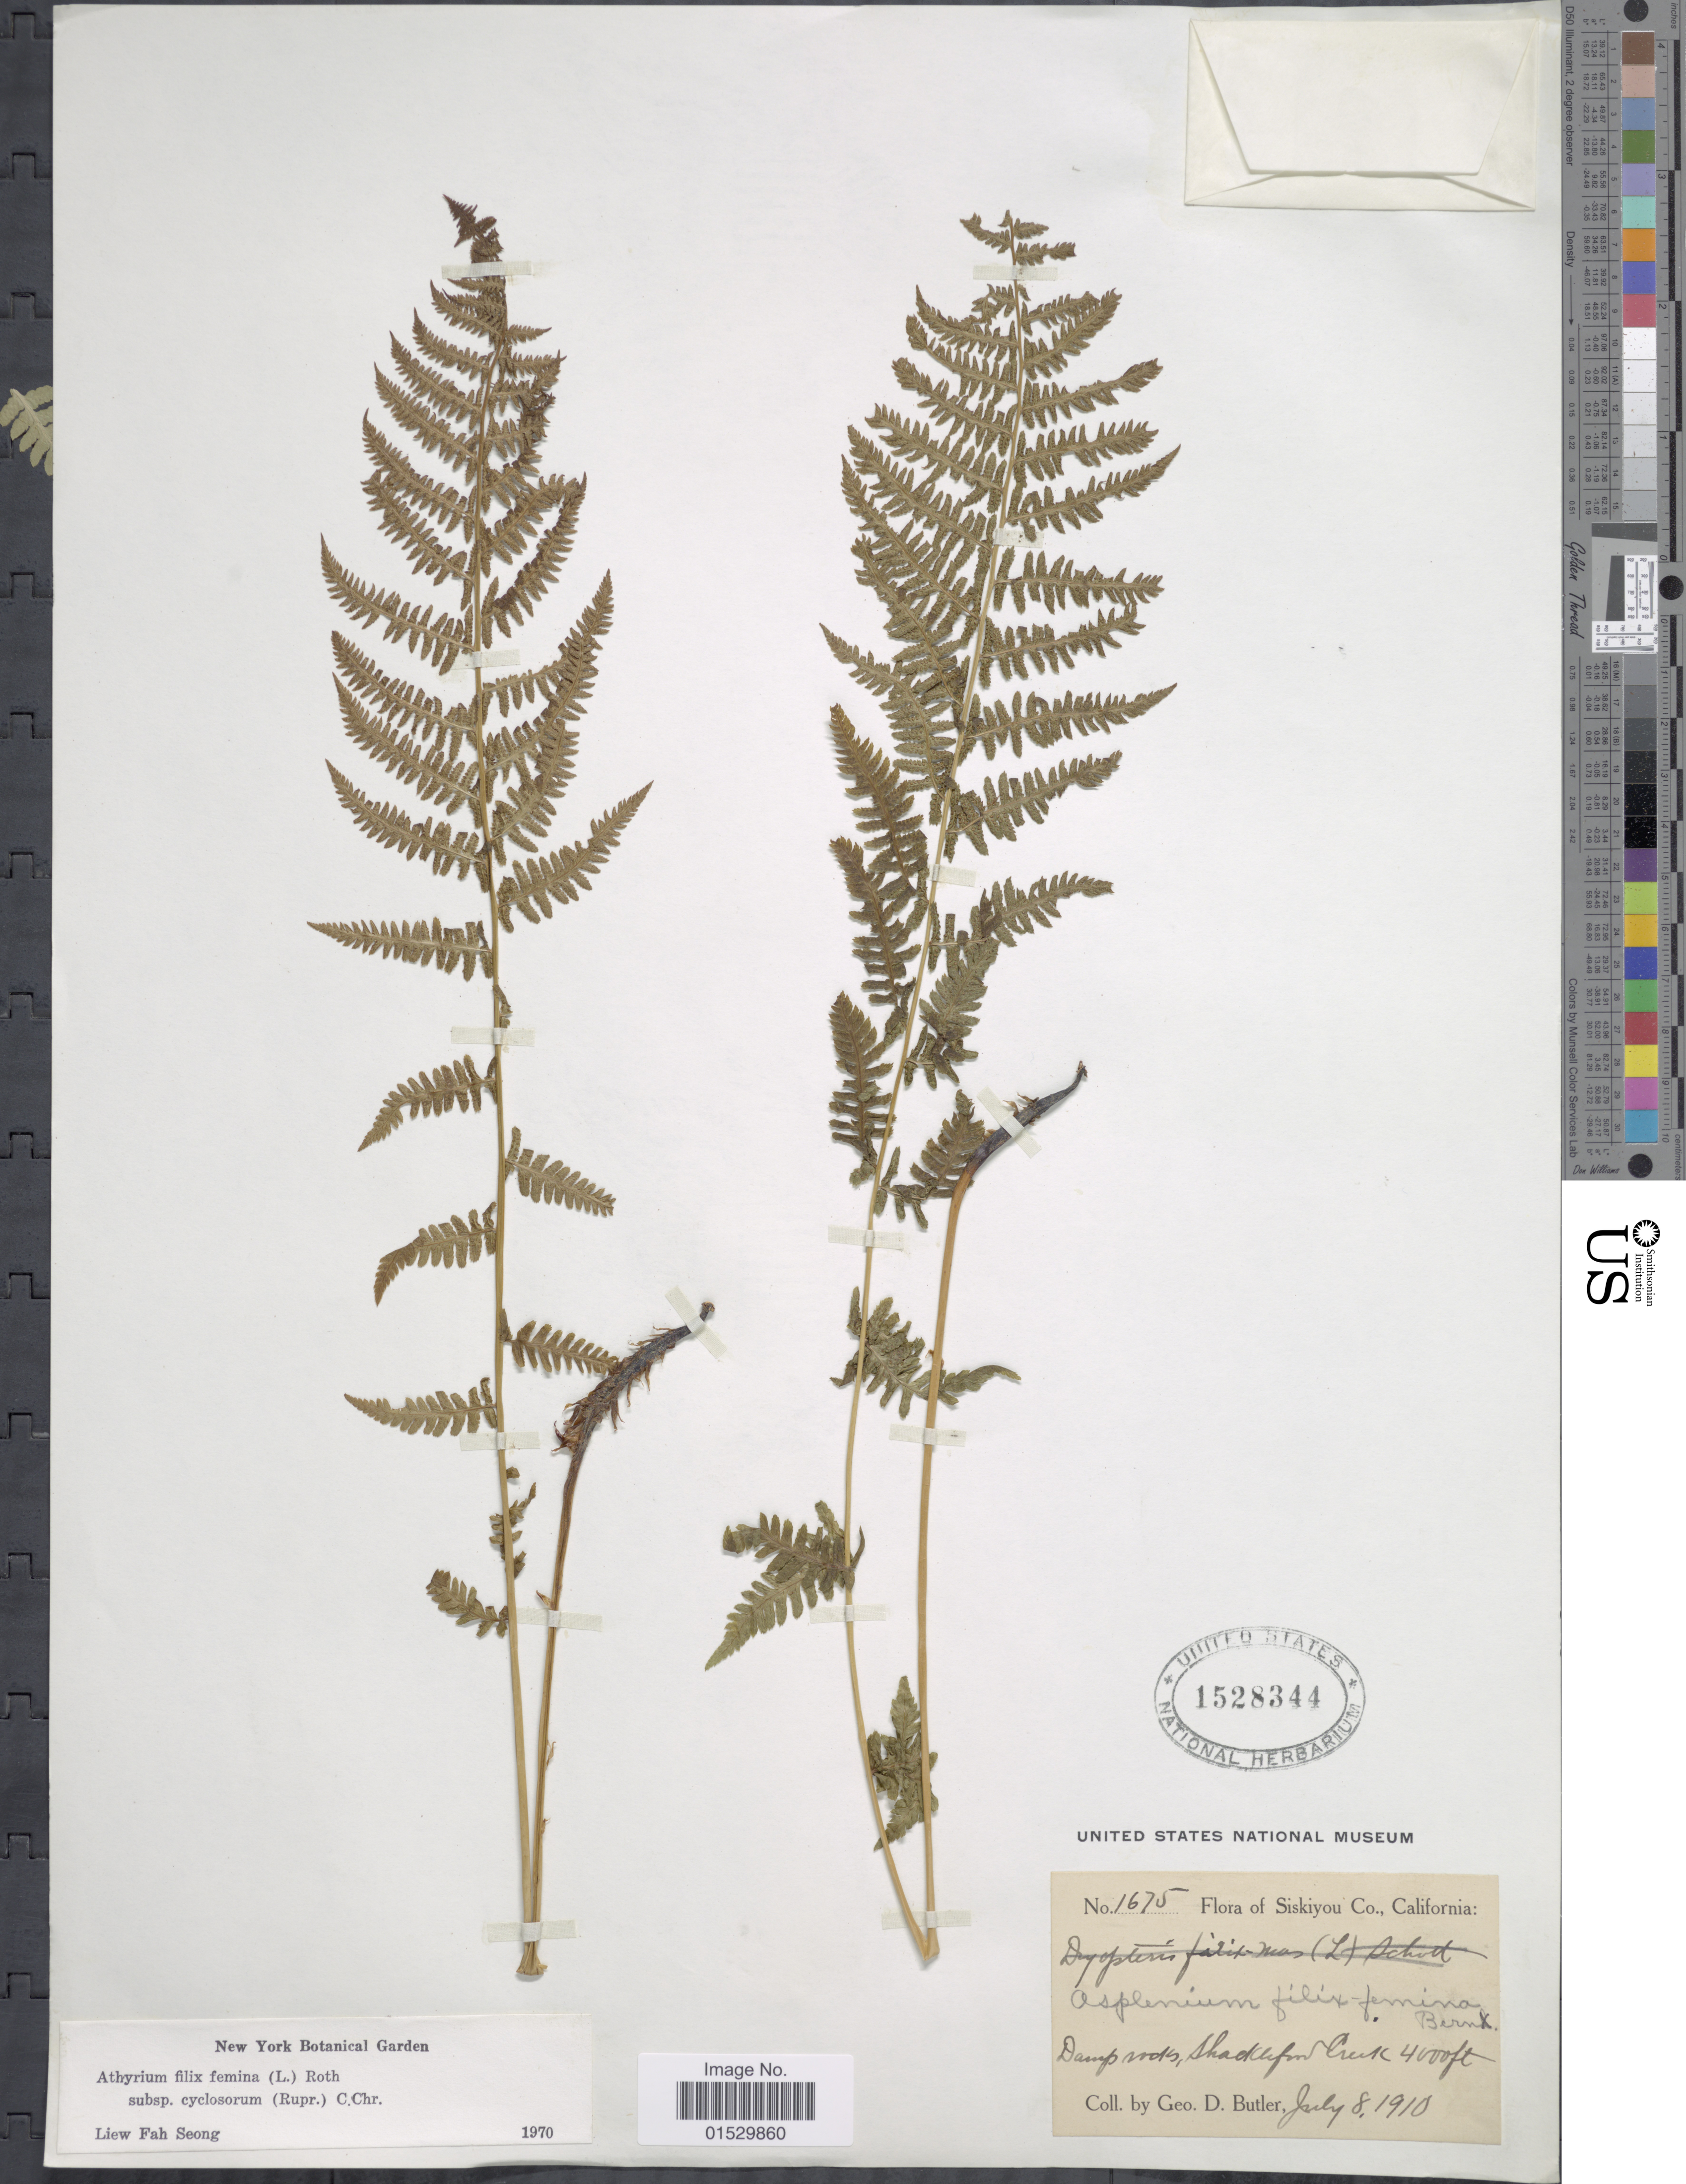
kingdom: Plantae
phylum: Tracheophyta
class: Polypodiopsida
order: Polypodiales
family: Athyriaceae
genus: Athyrium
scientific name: Athyrium filix-femina subsp. cyclosorum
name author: (Rupr.) C. Chr.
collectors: G. D. Butler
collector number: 1675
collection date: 1910-07-08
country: United States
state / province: California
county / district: Siskiyou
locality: Siskiyou Co. Damp woods, Shackleford Creek.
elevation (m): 1219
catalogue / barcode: US 1528344